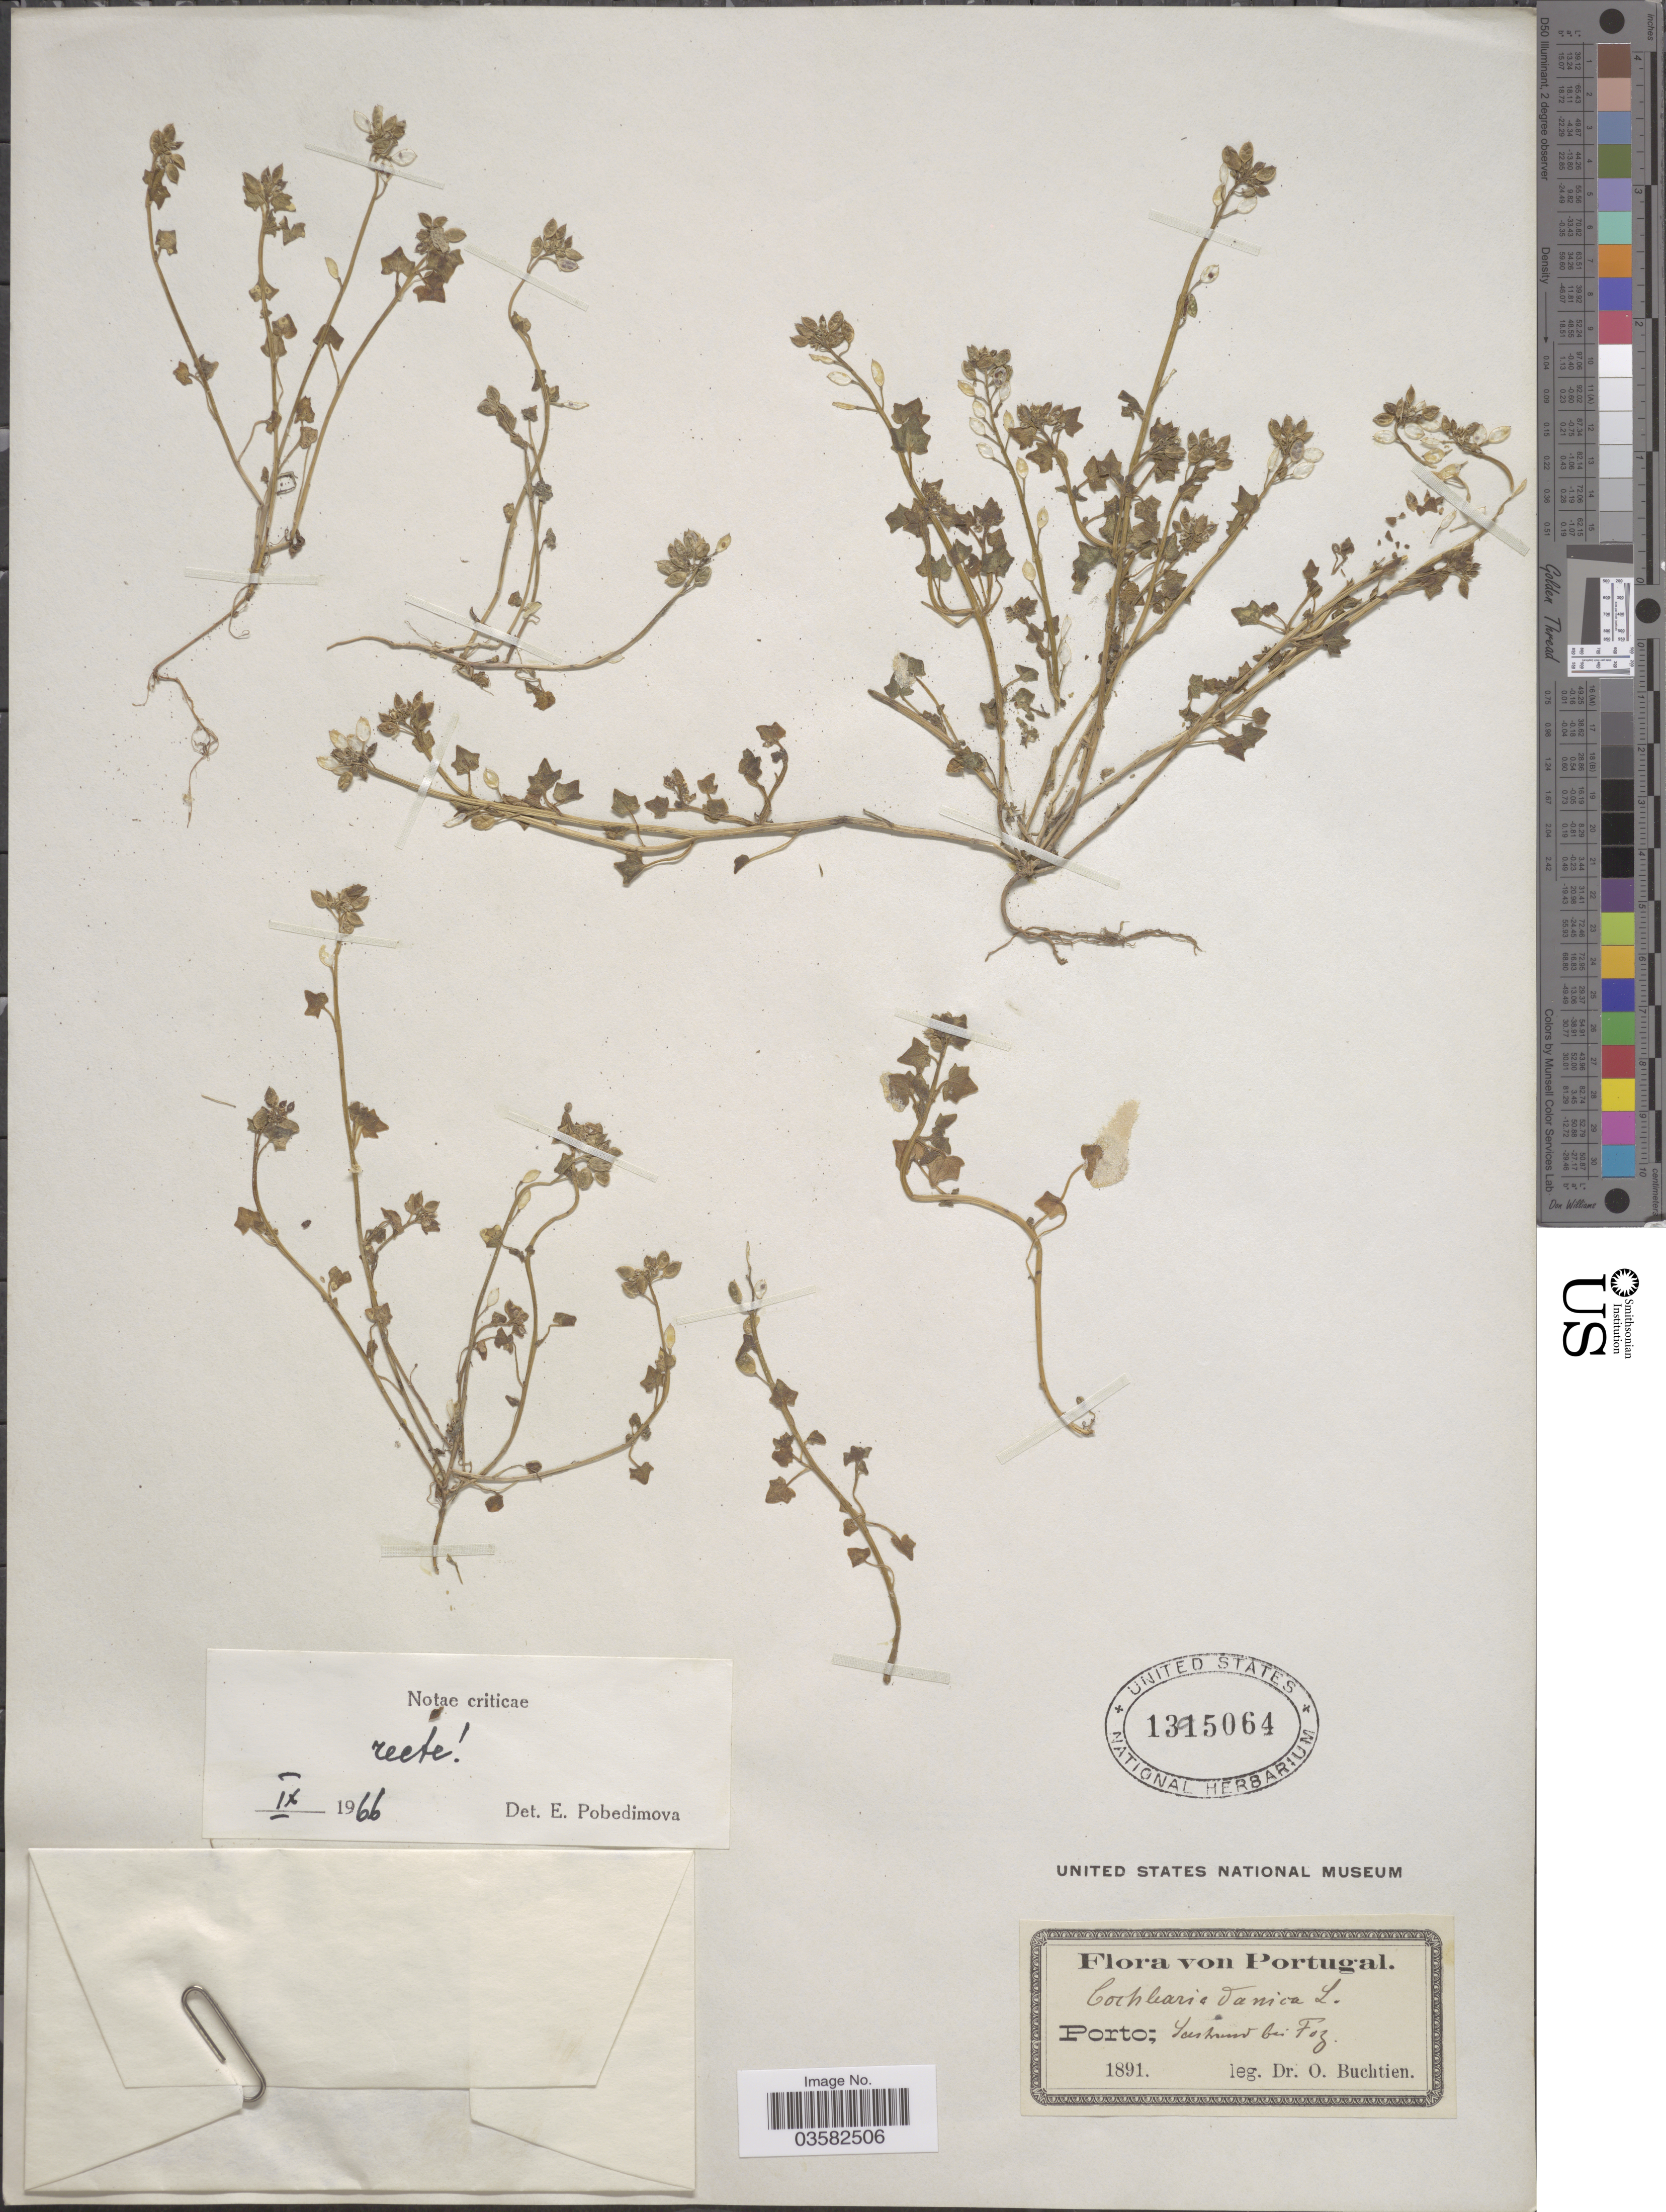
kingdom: Plantae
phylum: Tracheophyta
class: Magnoliopsida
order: Brassicales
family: Brassicaceae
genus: Cochlearia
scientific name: Cochlearia danica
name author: L.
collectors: O. Buchtien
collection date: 1891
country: Portugal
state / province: Madeira (Aut. Reg.)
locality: Seestrand bei Foz.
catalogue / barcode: US 1395064